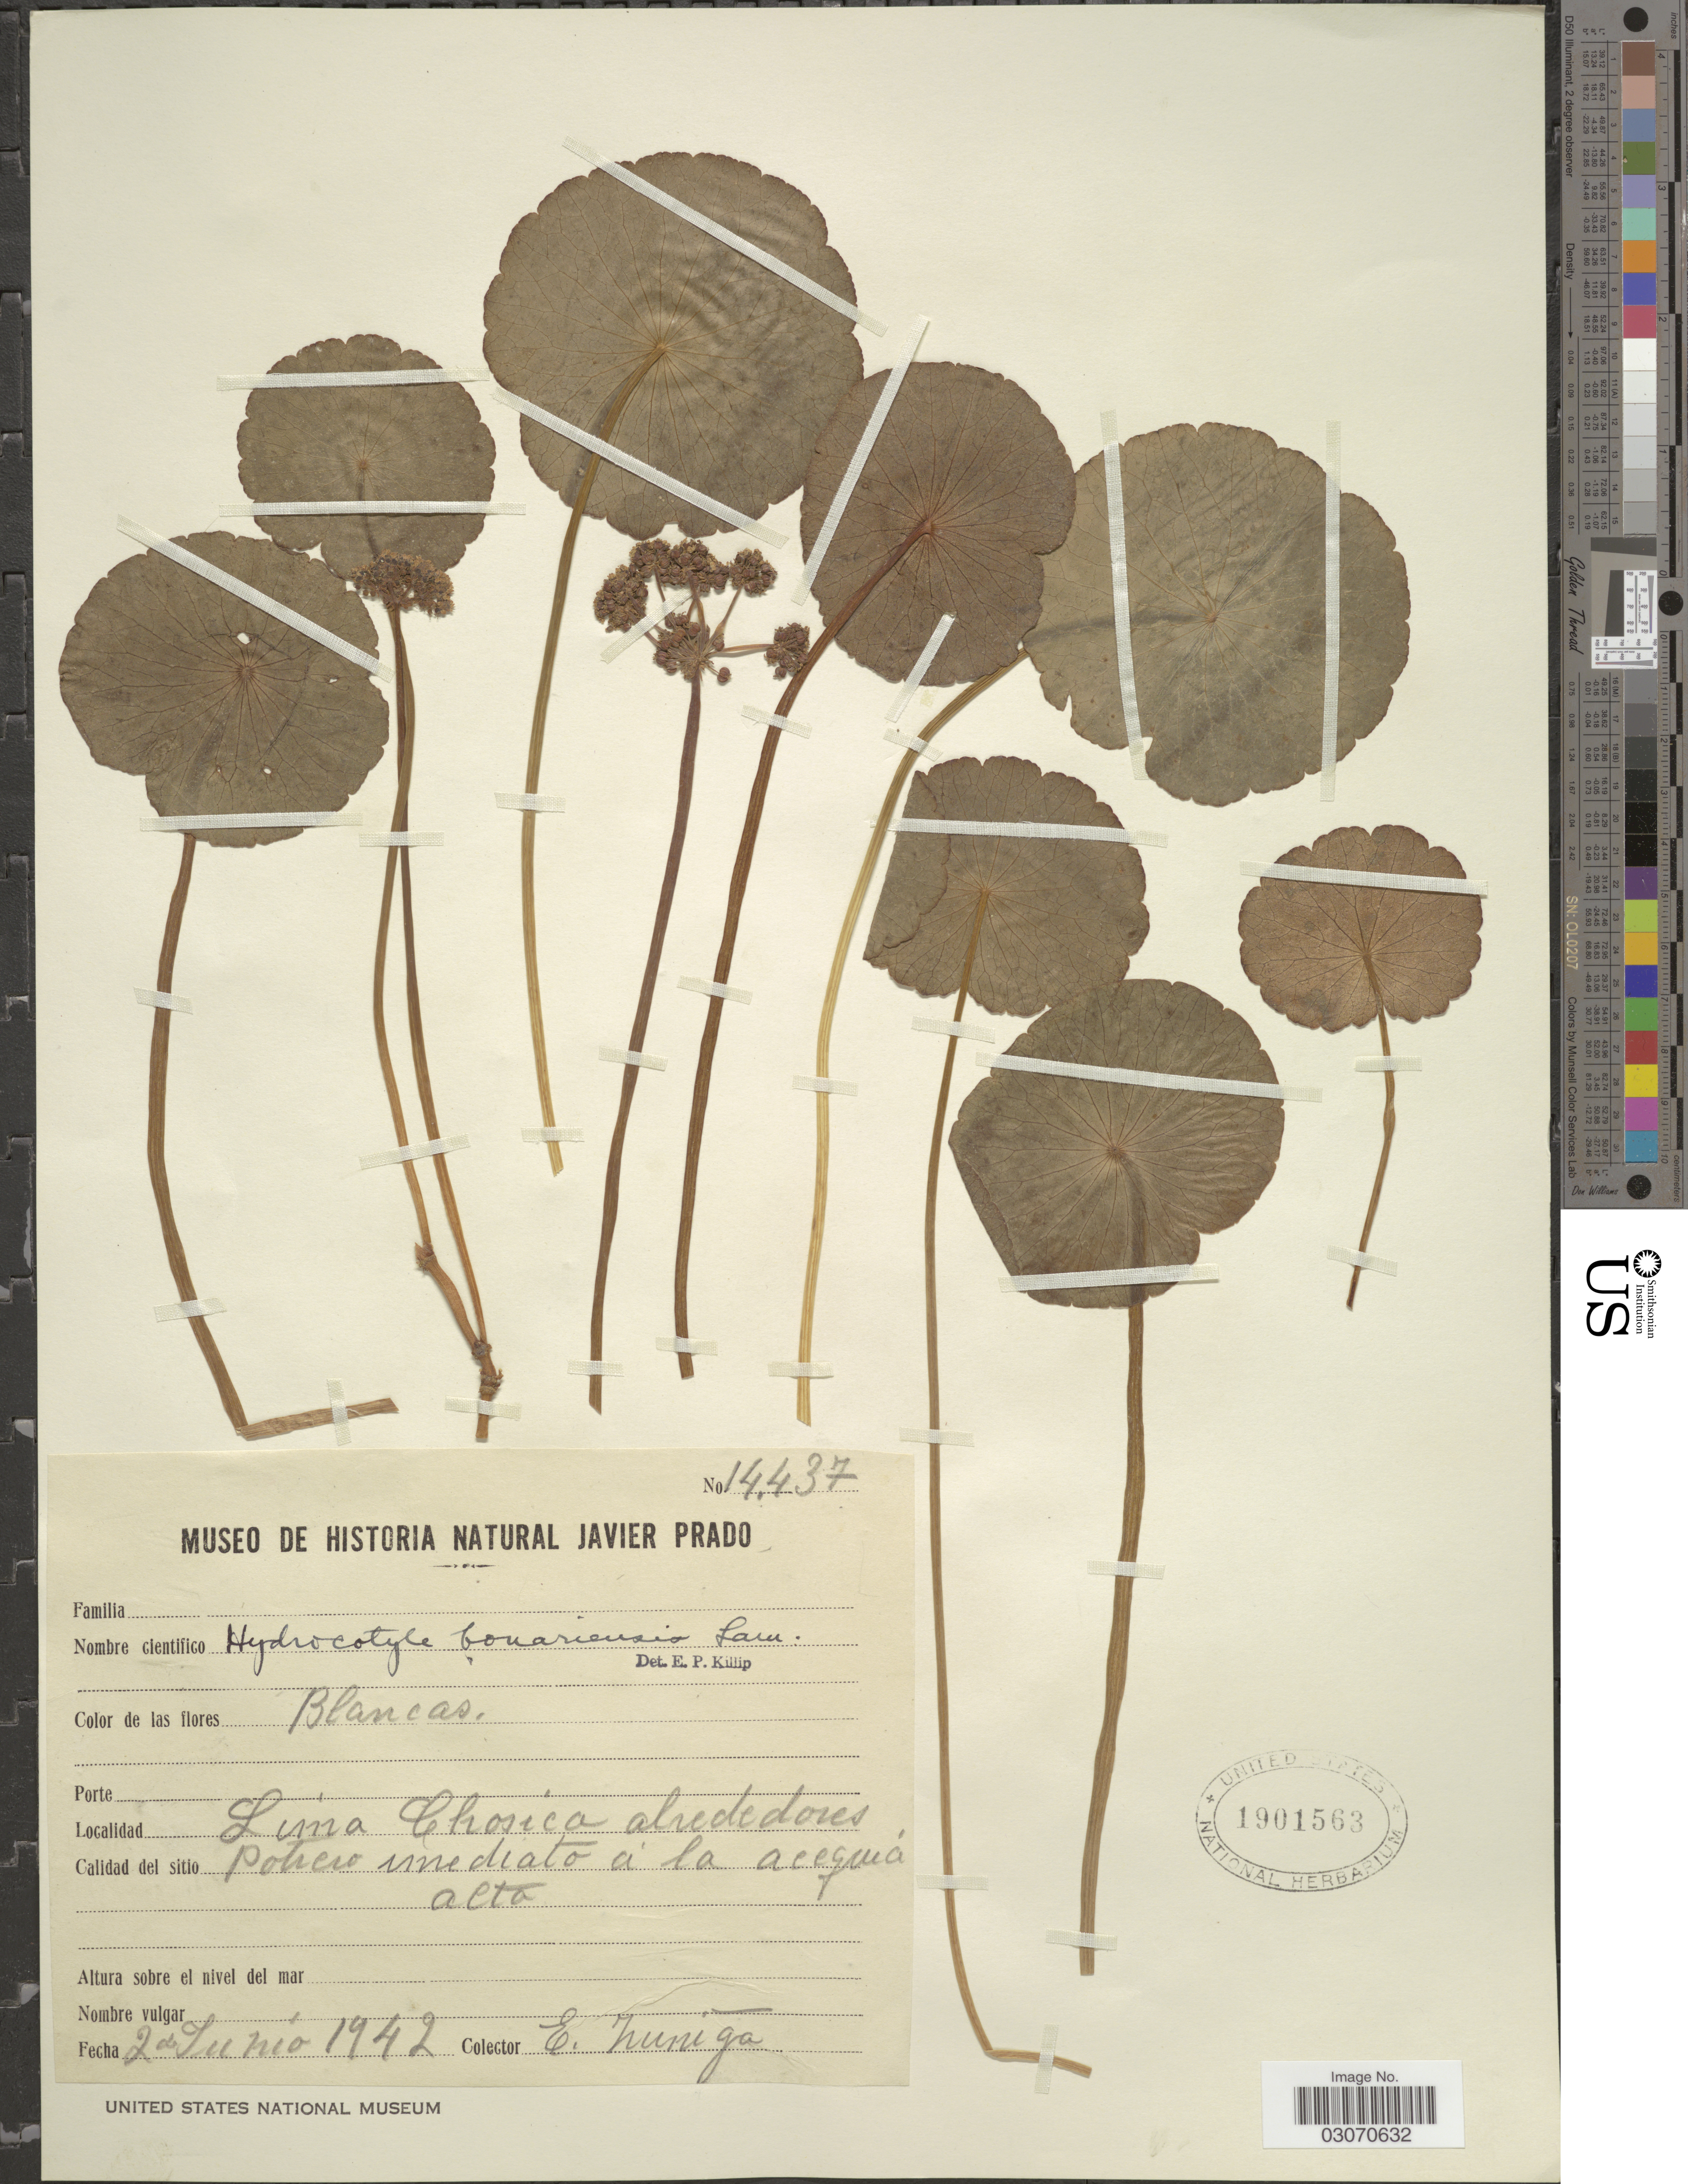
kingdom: Plantae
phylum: Tracheophyta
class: Magnoliopsida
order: Apiales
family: Araliaceae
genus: Hydrocotyle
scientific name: Hydrocotyle bonariensis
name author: Lam.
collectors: E. Zuñiga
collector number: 14437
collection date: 1942-06-02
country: Peru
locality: Lima Chosica alrededores, potrero imediato á la acequiá alta.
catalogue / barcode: US 1901563